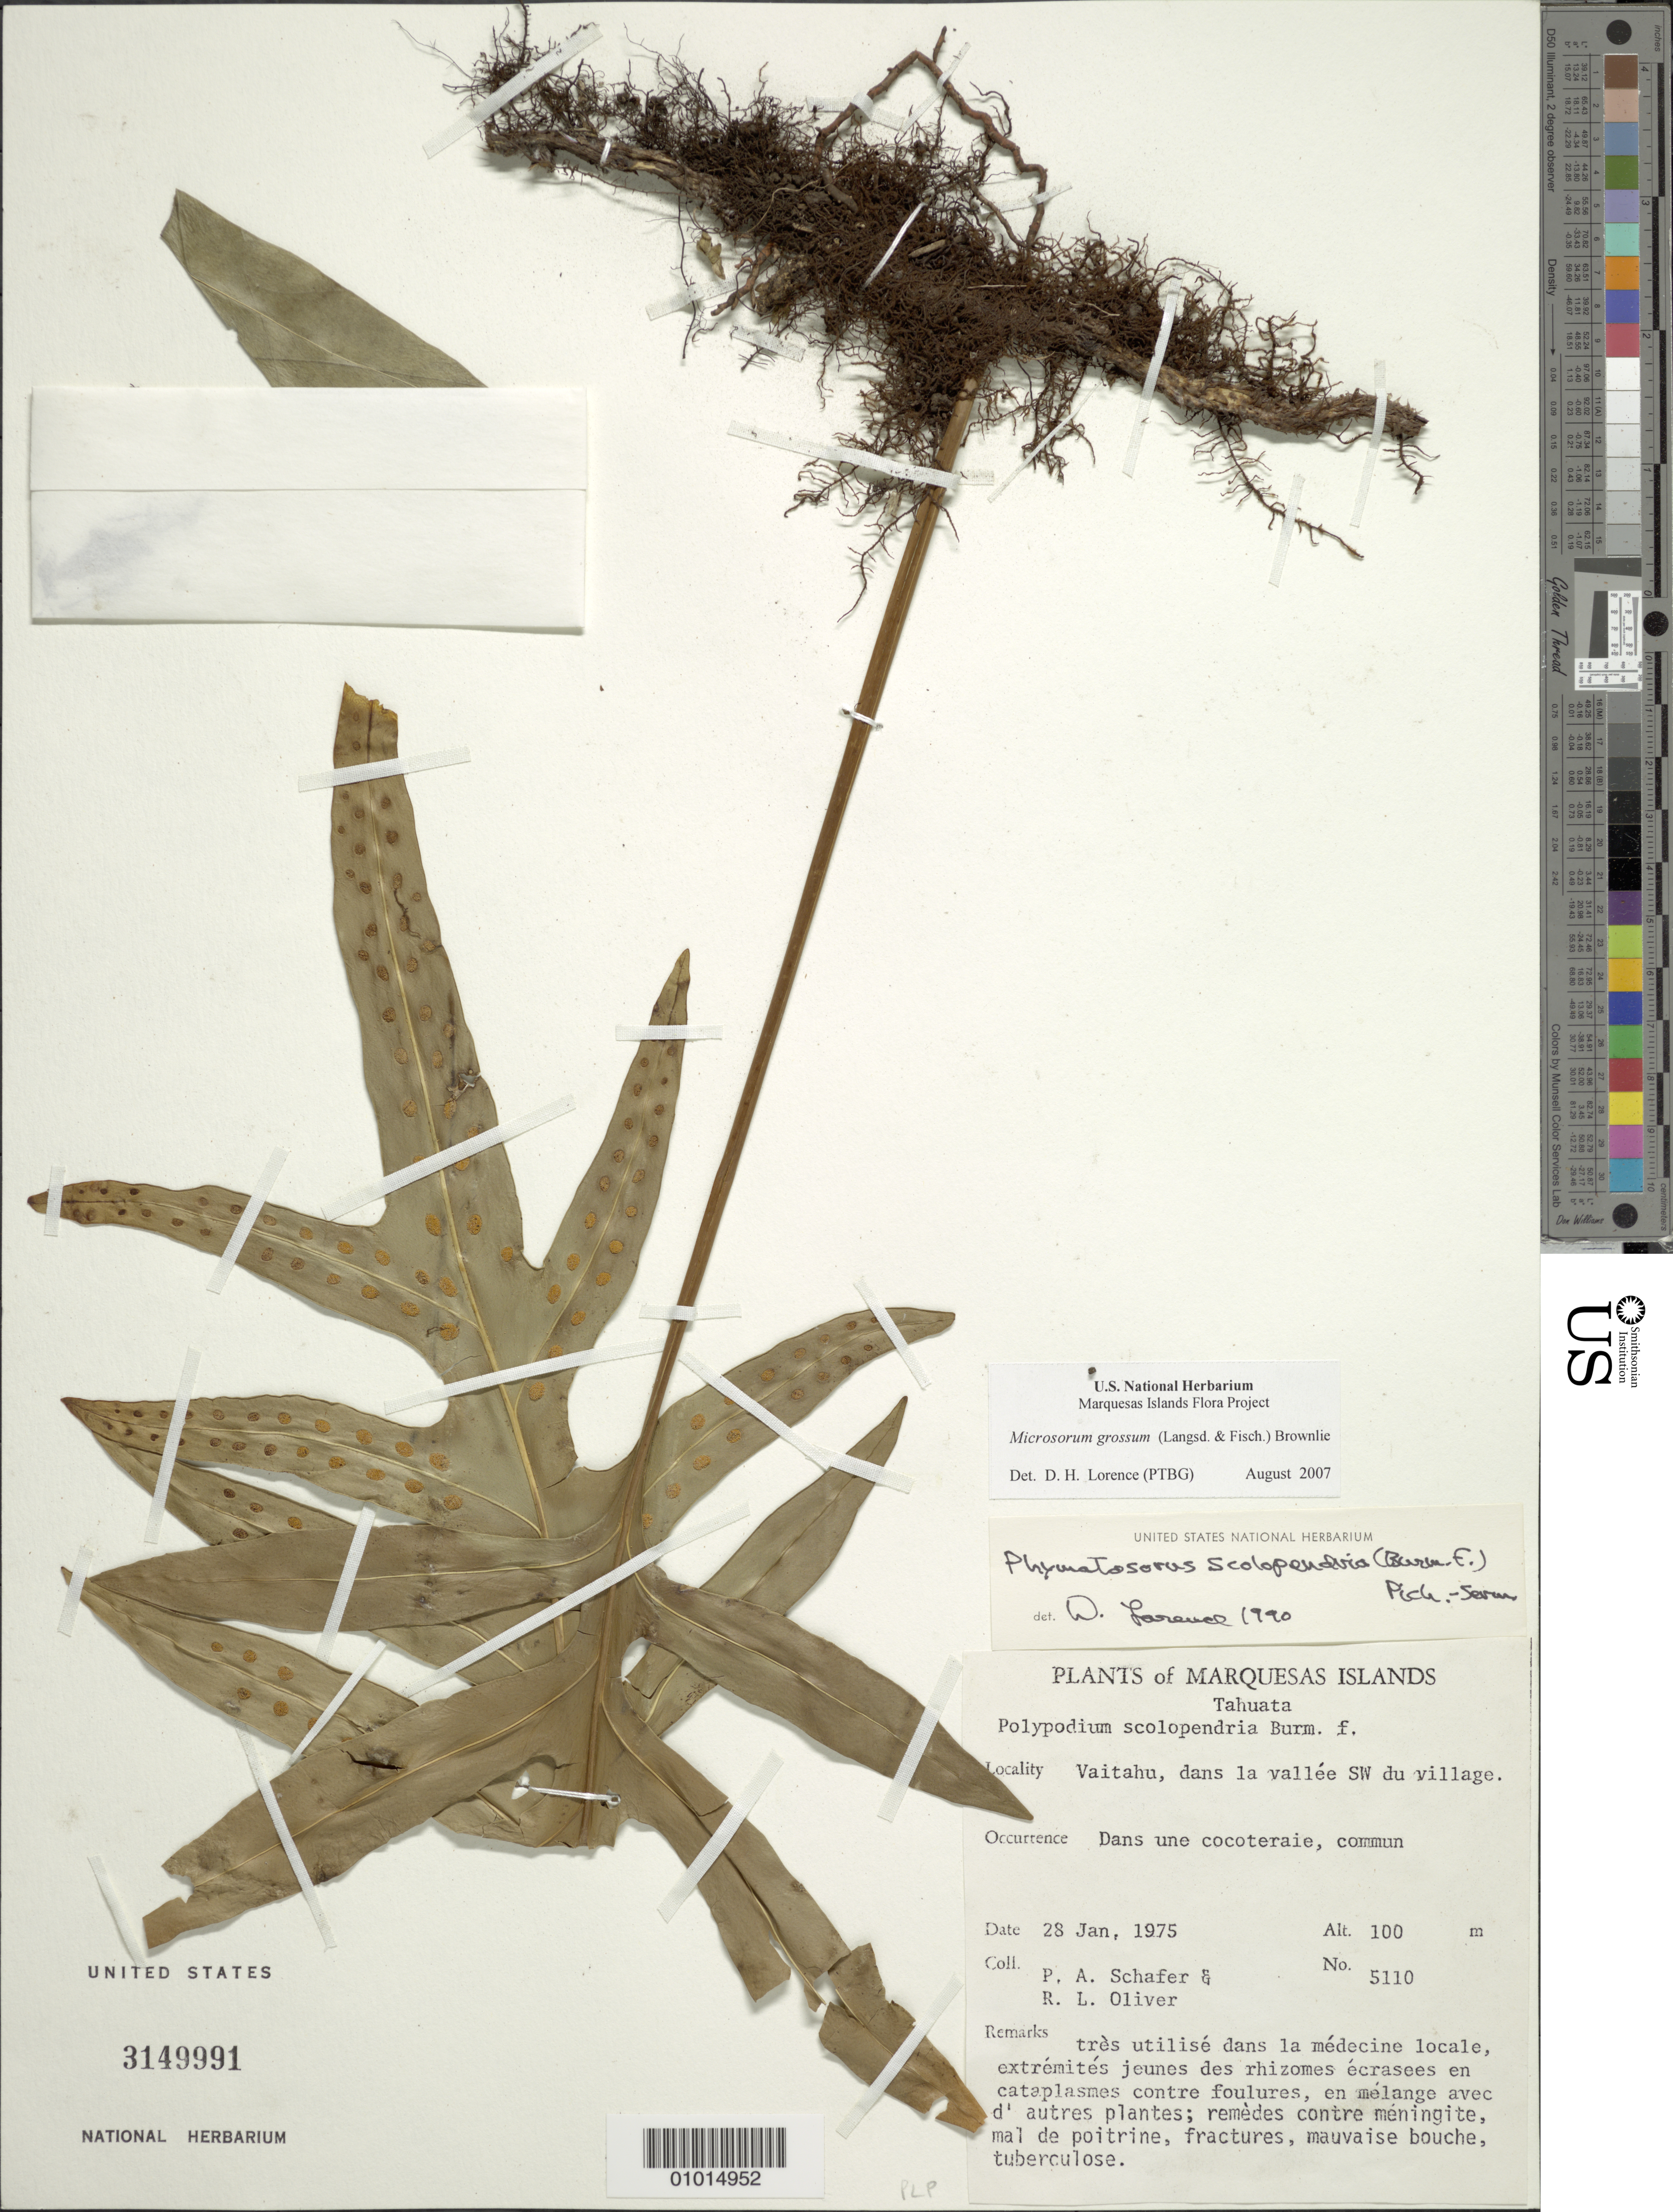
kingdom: Plantae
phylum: Tracheophyta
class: Polypodiopsida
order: Polypodiales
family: Polypodiaceae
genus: Microsorum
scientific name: Microsorum grossum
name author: (Langsd. & Fisch.) S.B. Andrews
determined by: Lorence, David H., (PTBG), National Tropical Botanical Garden (UNITED STATES)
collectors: P. A. Schäfer & R. L. Oliver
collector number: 5110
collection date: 1975-01-28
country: French Polynesia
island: Tahuata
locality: Vaitahu, dans la vallée SW du village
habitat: Dans une cocoteraie; commun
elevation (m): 100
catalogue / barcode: US 3149991